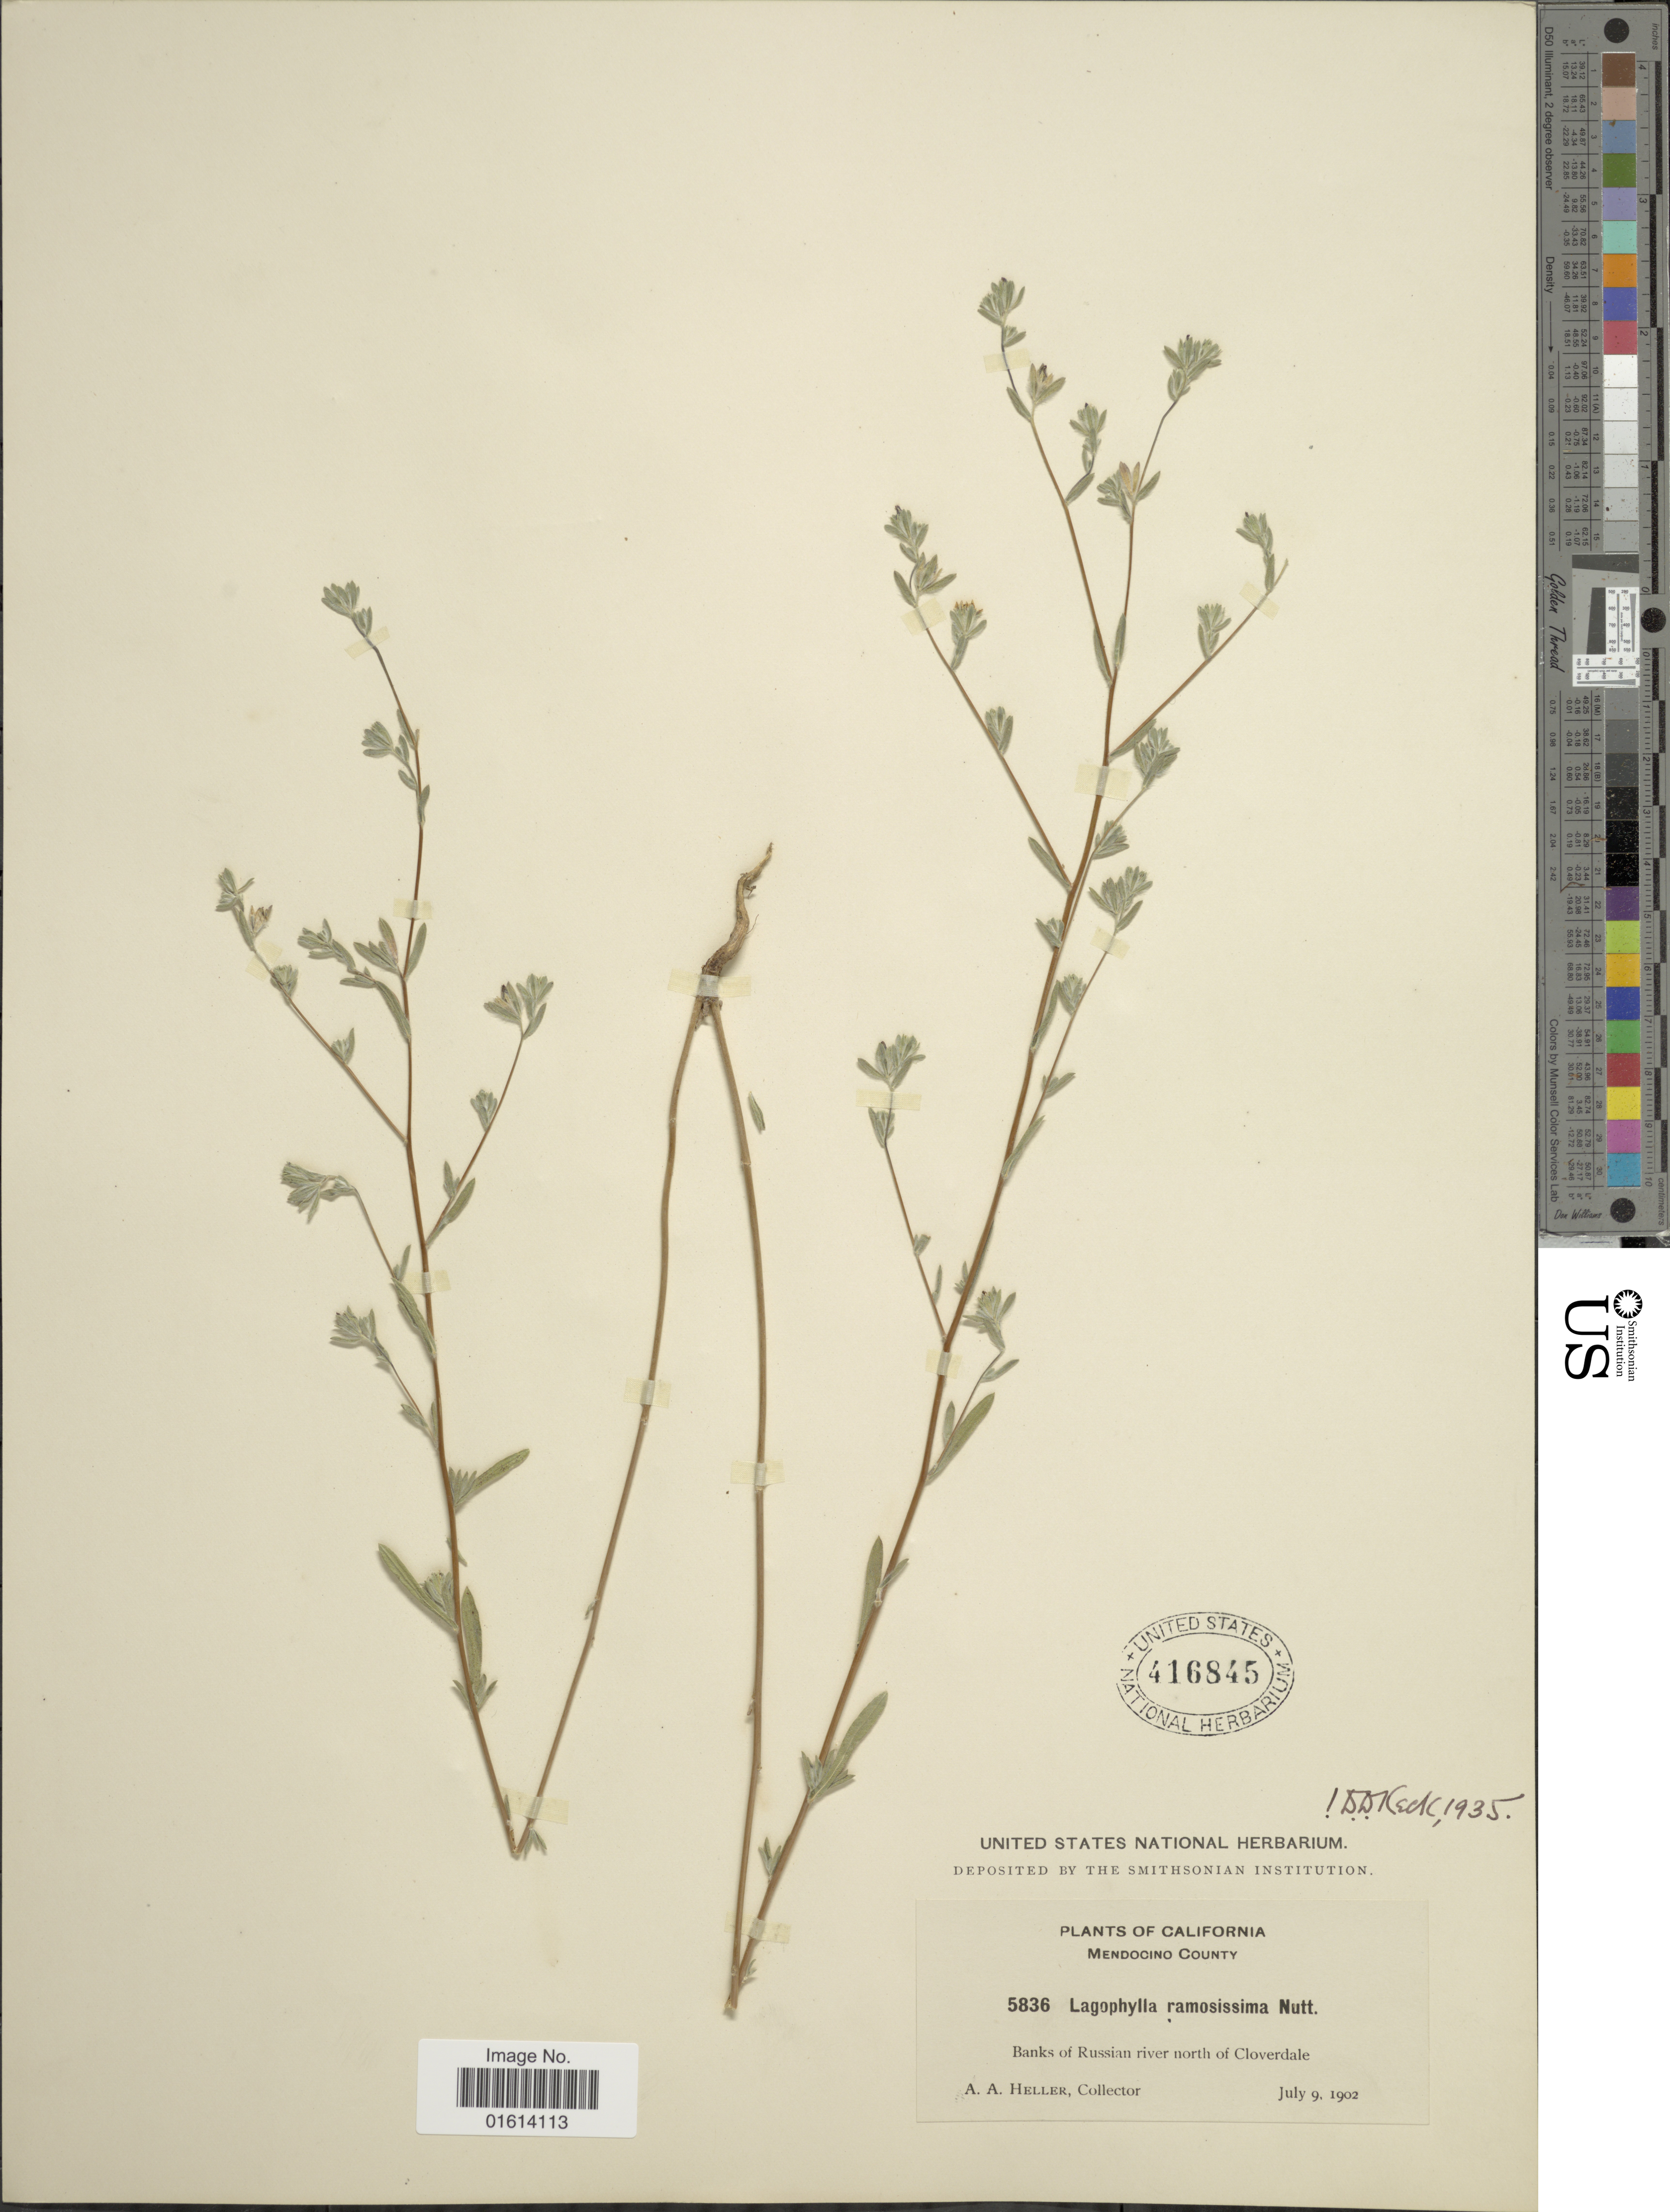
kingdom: Plantae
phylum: Tracheophyta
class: Magnoliopsida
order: Asterales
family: Asteraceae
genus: Lagophylla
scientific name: Lagophylla ramosissima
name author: Nutt.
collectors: A. A. Heller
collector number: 5836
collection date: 1902-07-09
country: United States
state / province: California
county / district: Mendocino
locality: Medocino County, banks of Russian river north of Cloverdale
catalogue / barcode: US 416845